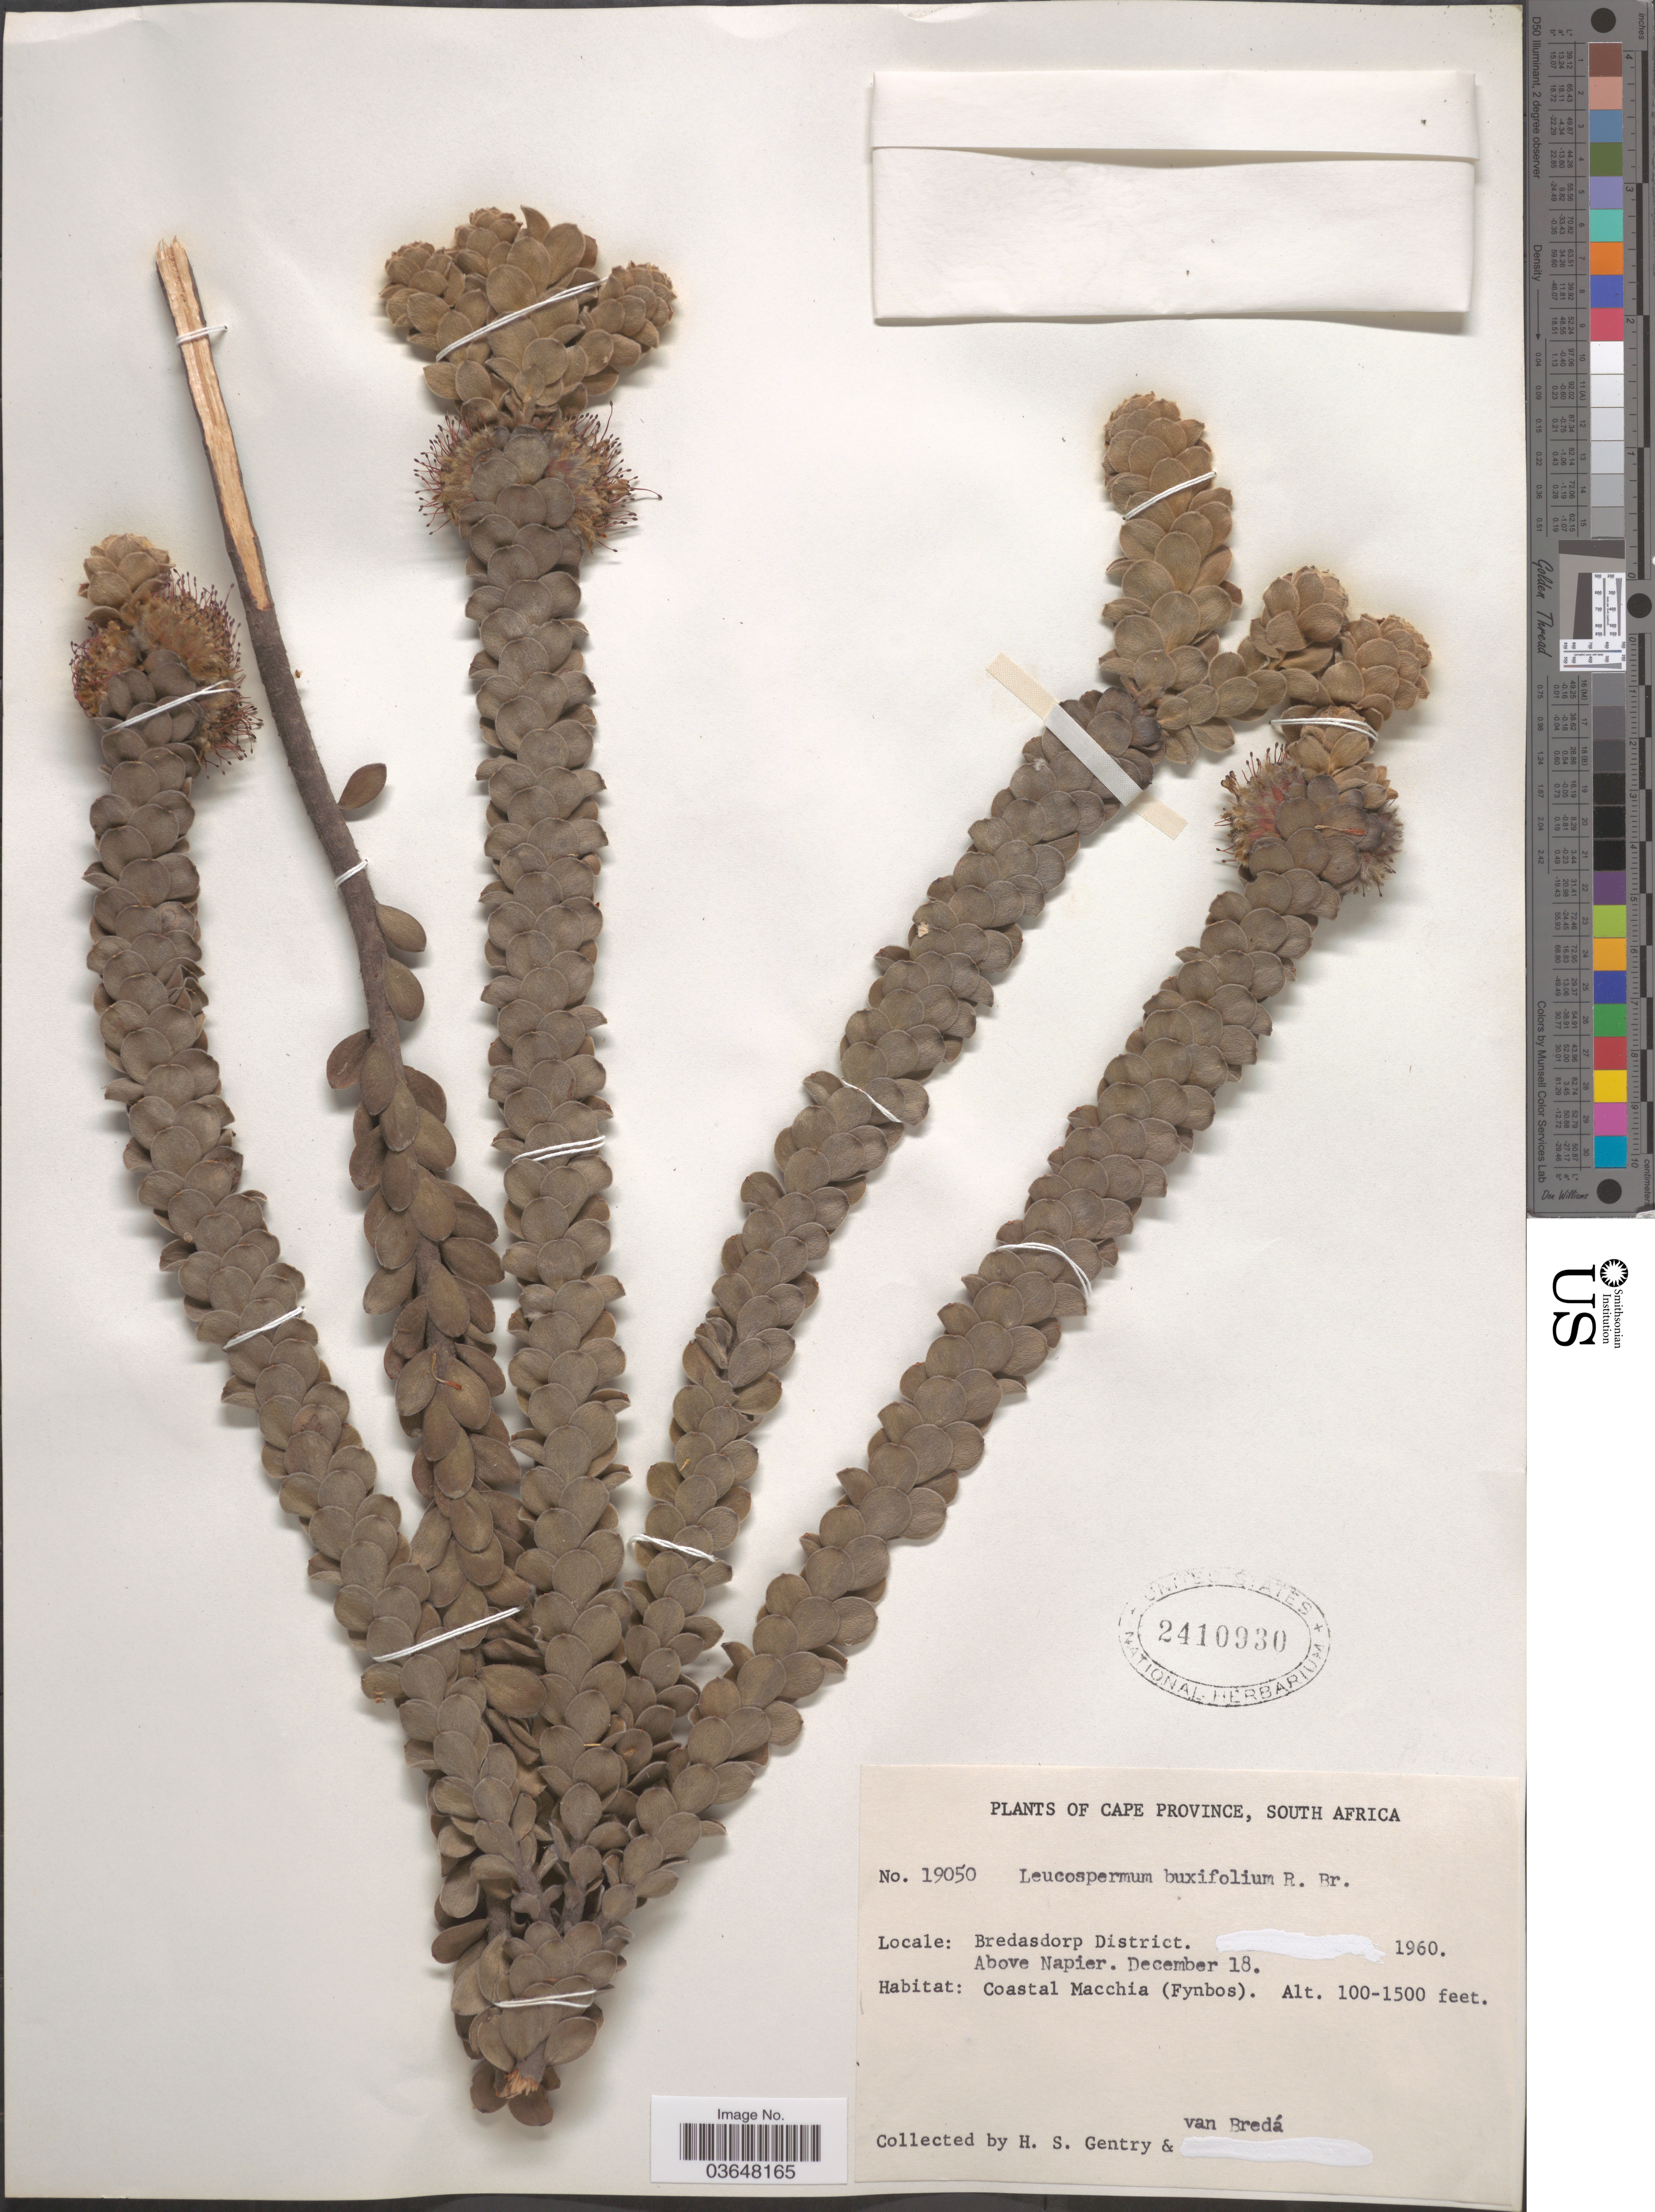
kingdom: Plantae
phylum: Tracheophyta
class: Magnoliopsida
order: Proteales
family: Proteaceae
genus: Leucospermum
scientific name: Leucospermum truncatulum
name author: Rourke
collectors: H. S. Gentry & Van Bredá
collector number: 19050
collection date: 1960-12-18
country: South Africa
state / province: Western Cape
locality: Bredasdorp District. Above Napier.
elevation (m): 30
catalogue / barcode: US 2410930